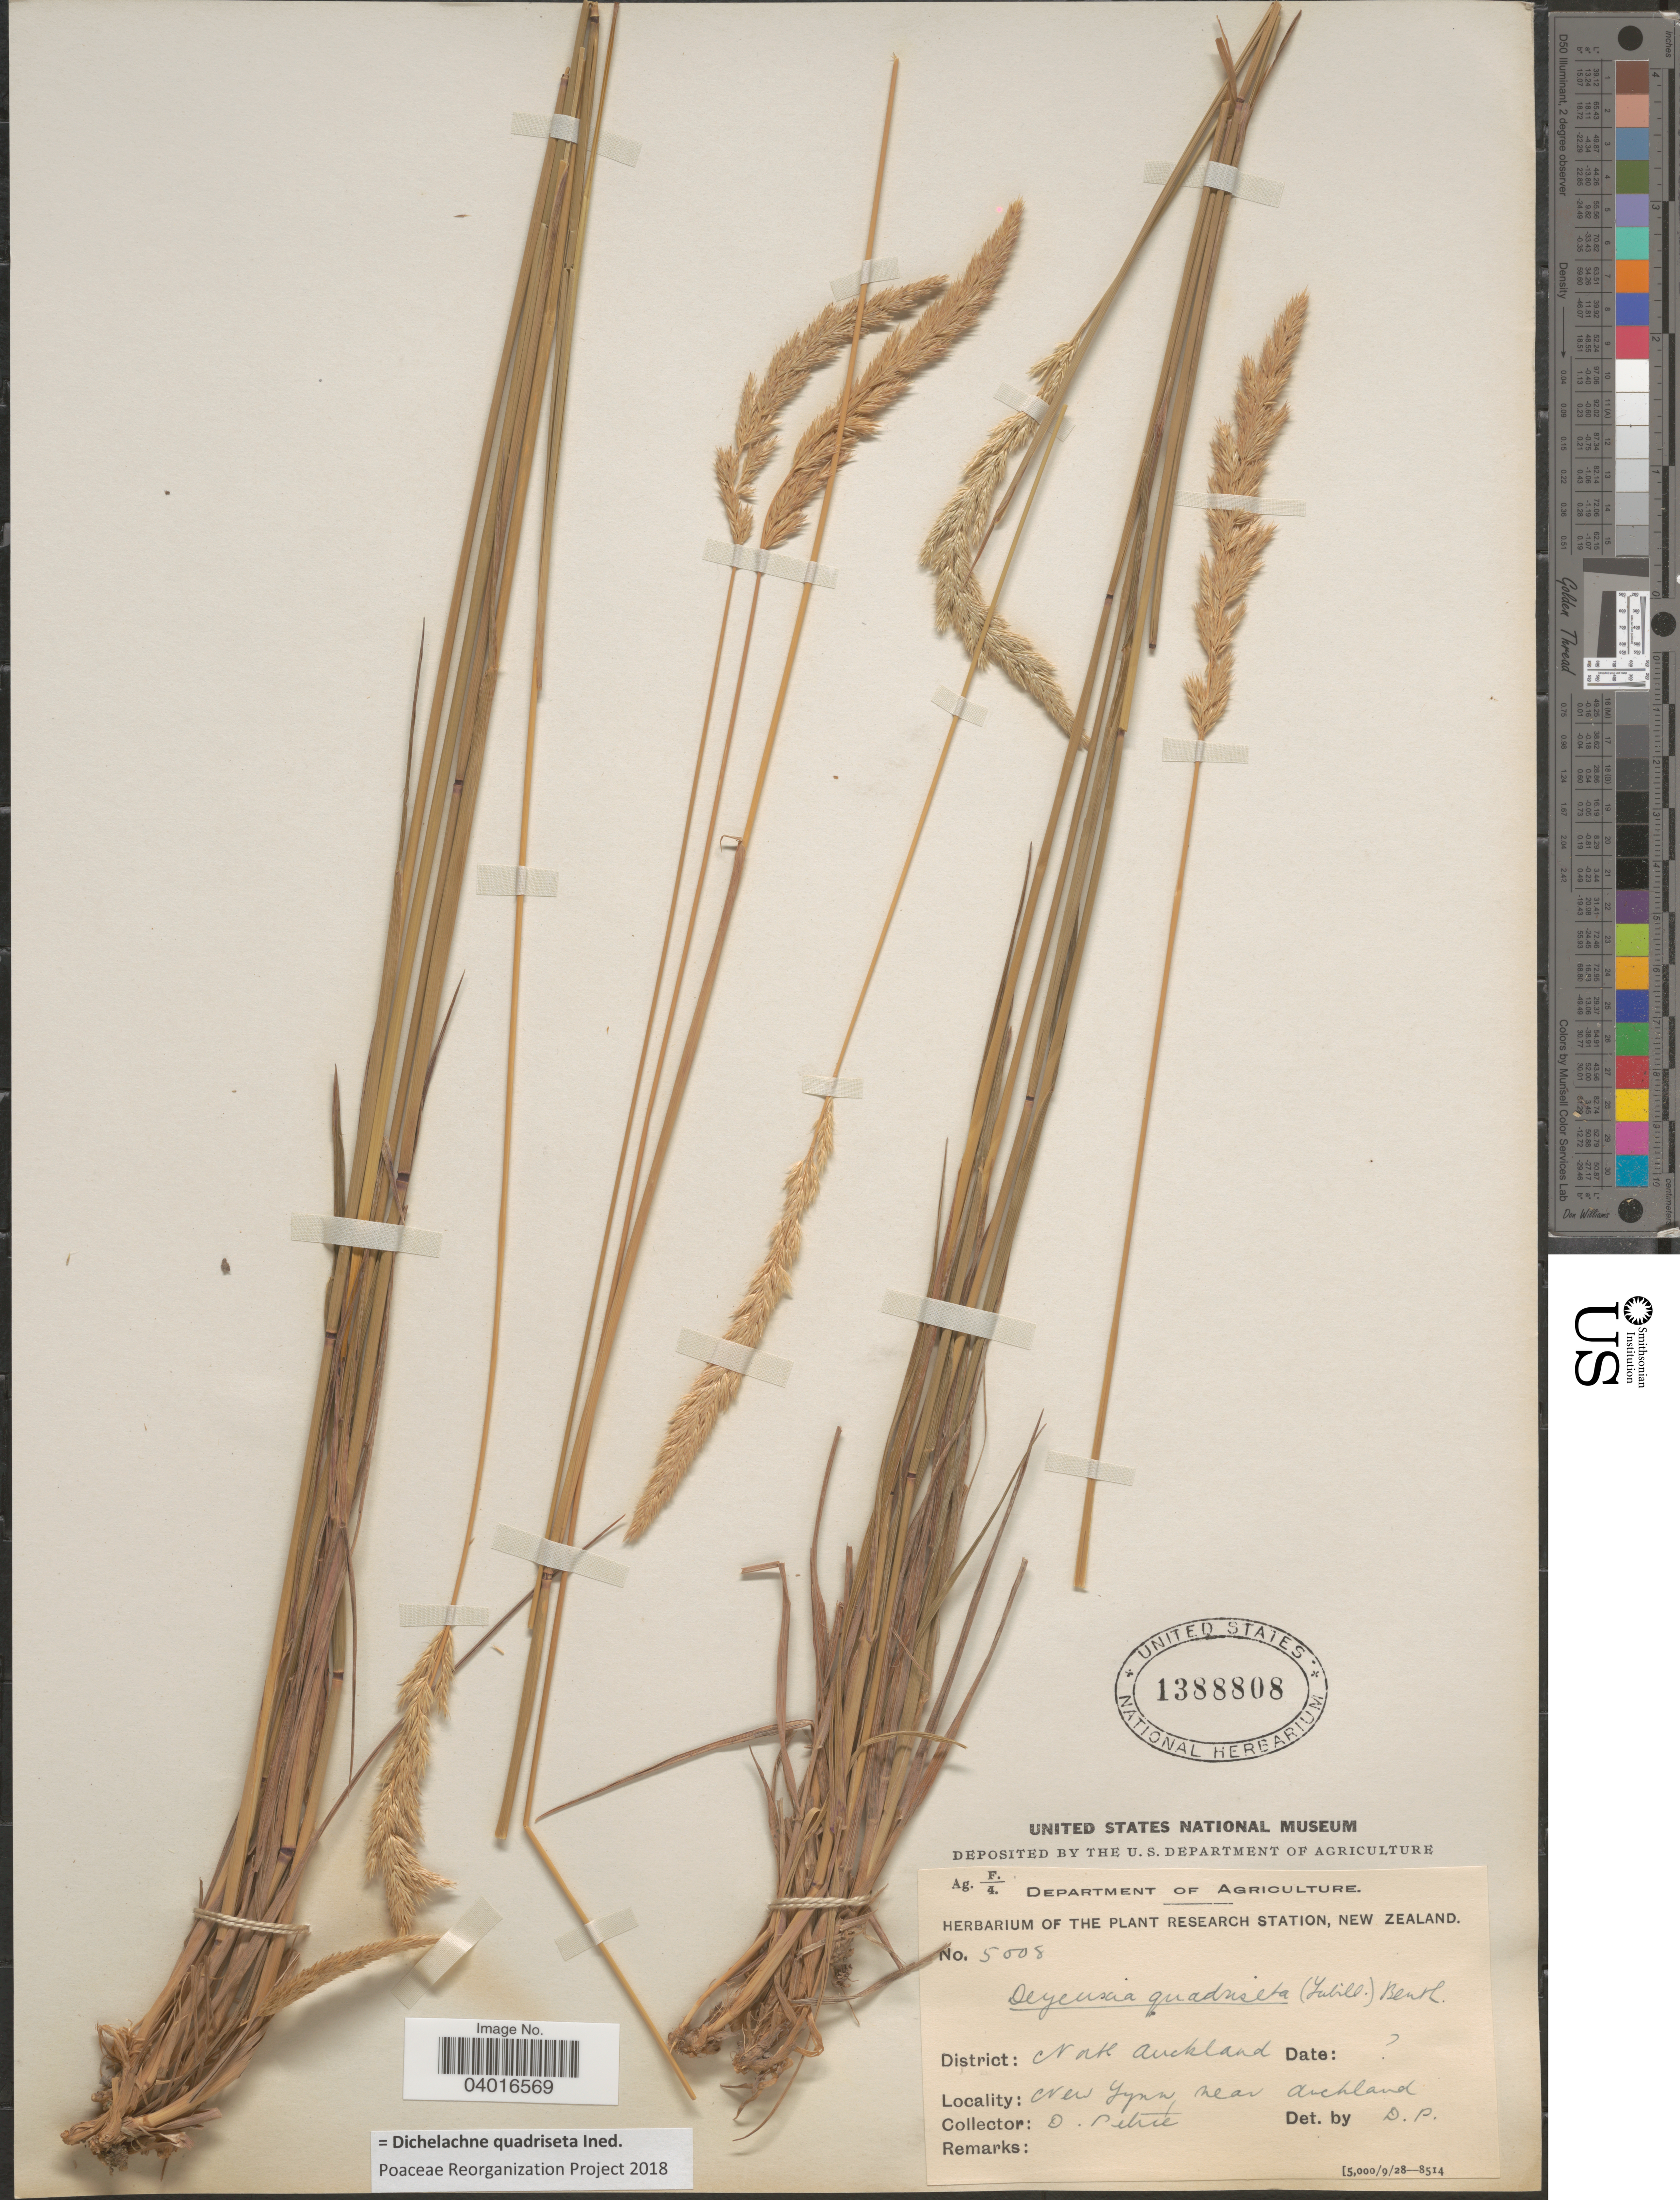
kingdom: Plantae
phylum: Tracheophyta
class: Liliopsida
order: Poales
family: Poaceae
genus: Dichelachne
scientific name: Dichelachne quadriseta ined.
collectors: D. Petrie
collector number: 5008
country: New Zealand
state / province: Auckland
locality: District: North Auckland. New Lynn near Auckland.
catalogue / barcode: US 1388808